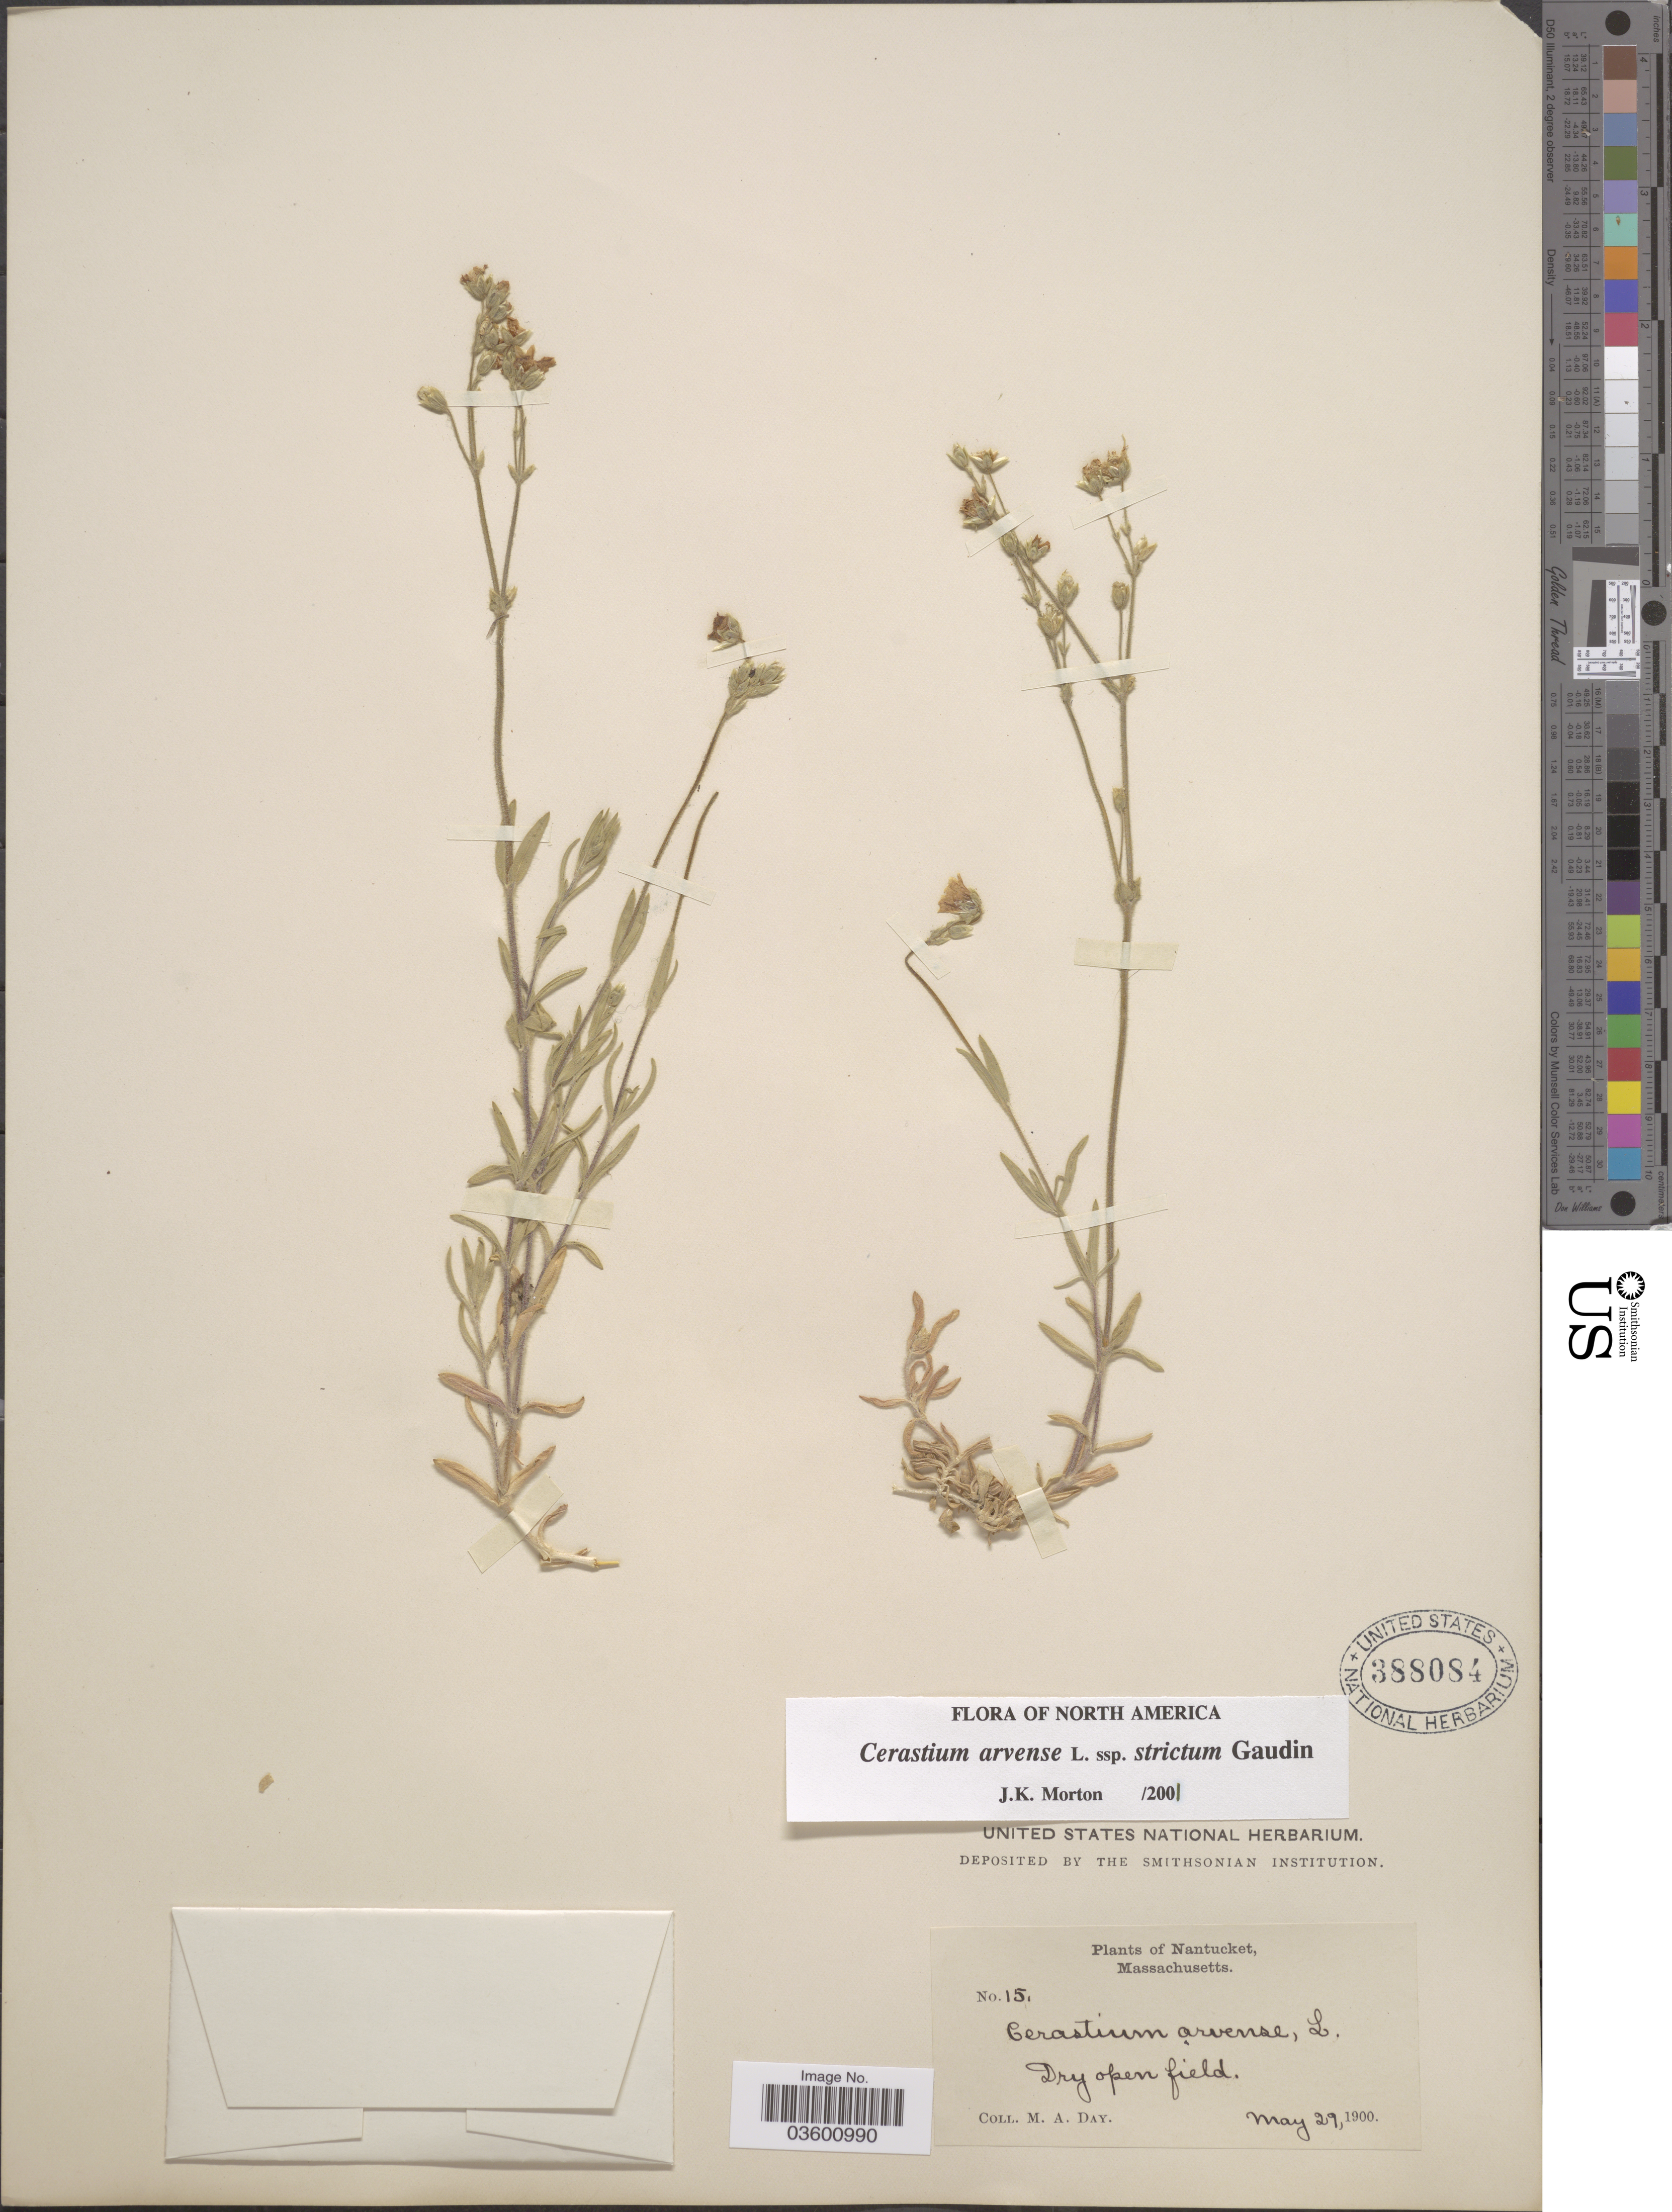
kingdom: Plantae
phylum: Tracheophyta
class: Magnoliopsida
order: Caryophyllales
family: Caryophyllaceae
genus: Cerastium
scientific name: Cerastium arvense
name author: L.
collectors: M. Day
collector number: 15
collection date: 1900-05-29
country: United States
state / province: Massachusetts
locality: Nantucket. Dry open field.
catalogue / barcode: US 388084